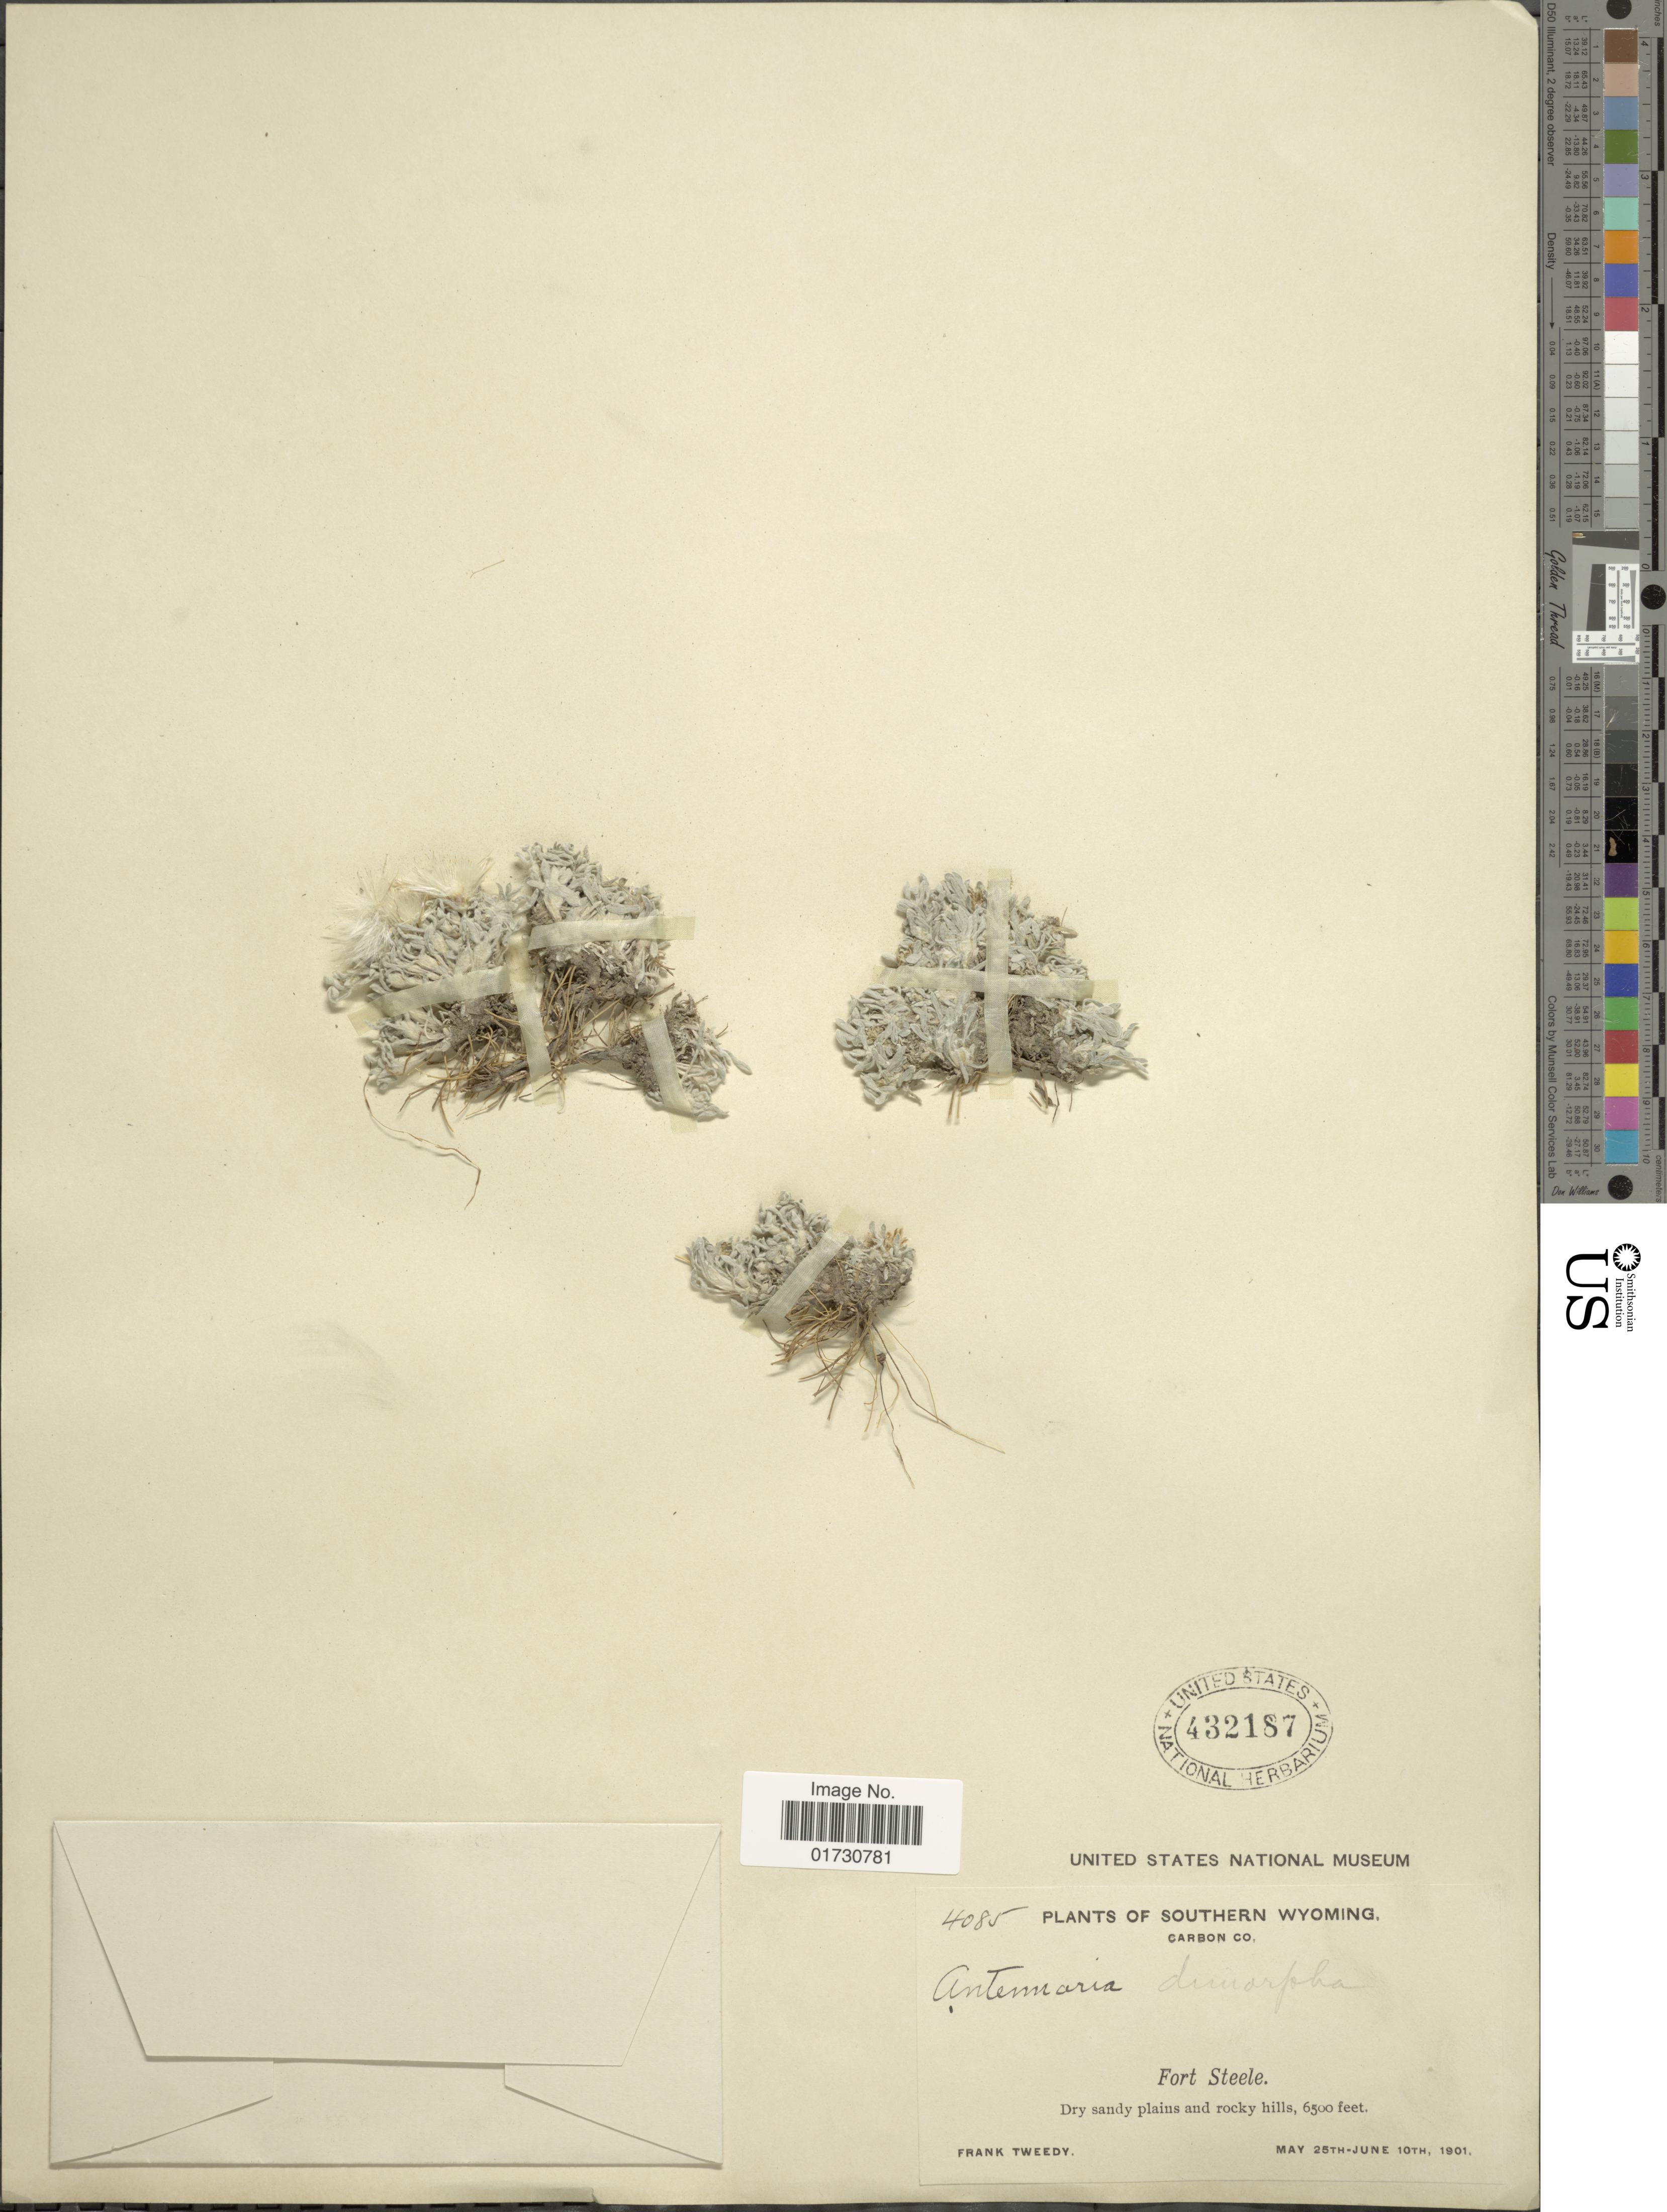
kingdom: Plantae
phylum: Tracheophyta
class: Magnoliopsida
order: Asterales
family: Asteraceae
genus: Antennaria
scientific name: Antennaria dimorpha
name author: (Nutt.) Torr. & A. Gray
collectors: F. Tweedy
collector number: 4085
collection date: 1901-05-25/1901-06-10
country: United States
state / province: Wyoming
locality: Southern Wyoming, Carbon Co., Fort Steele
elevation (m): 1981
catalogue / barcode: US 432187